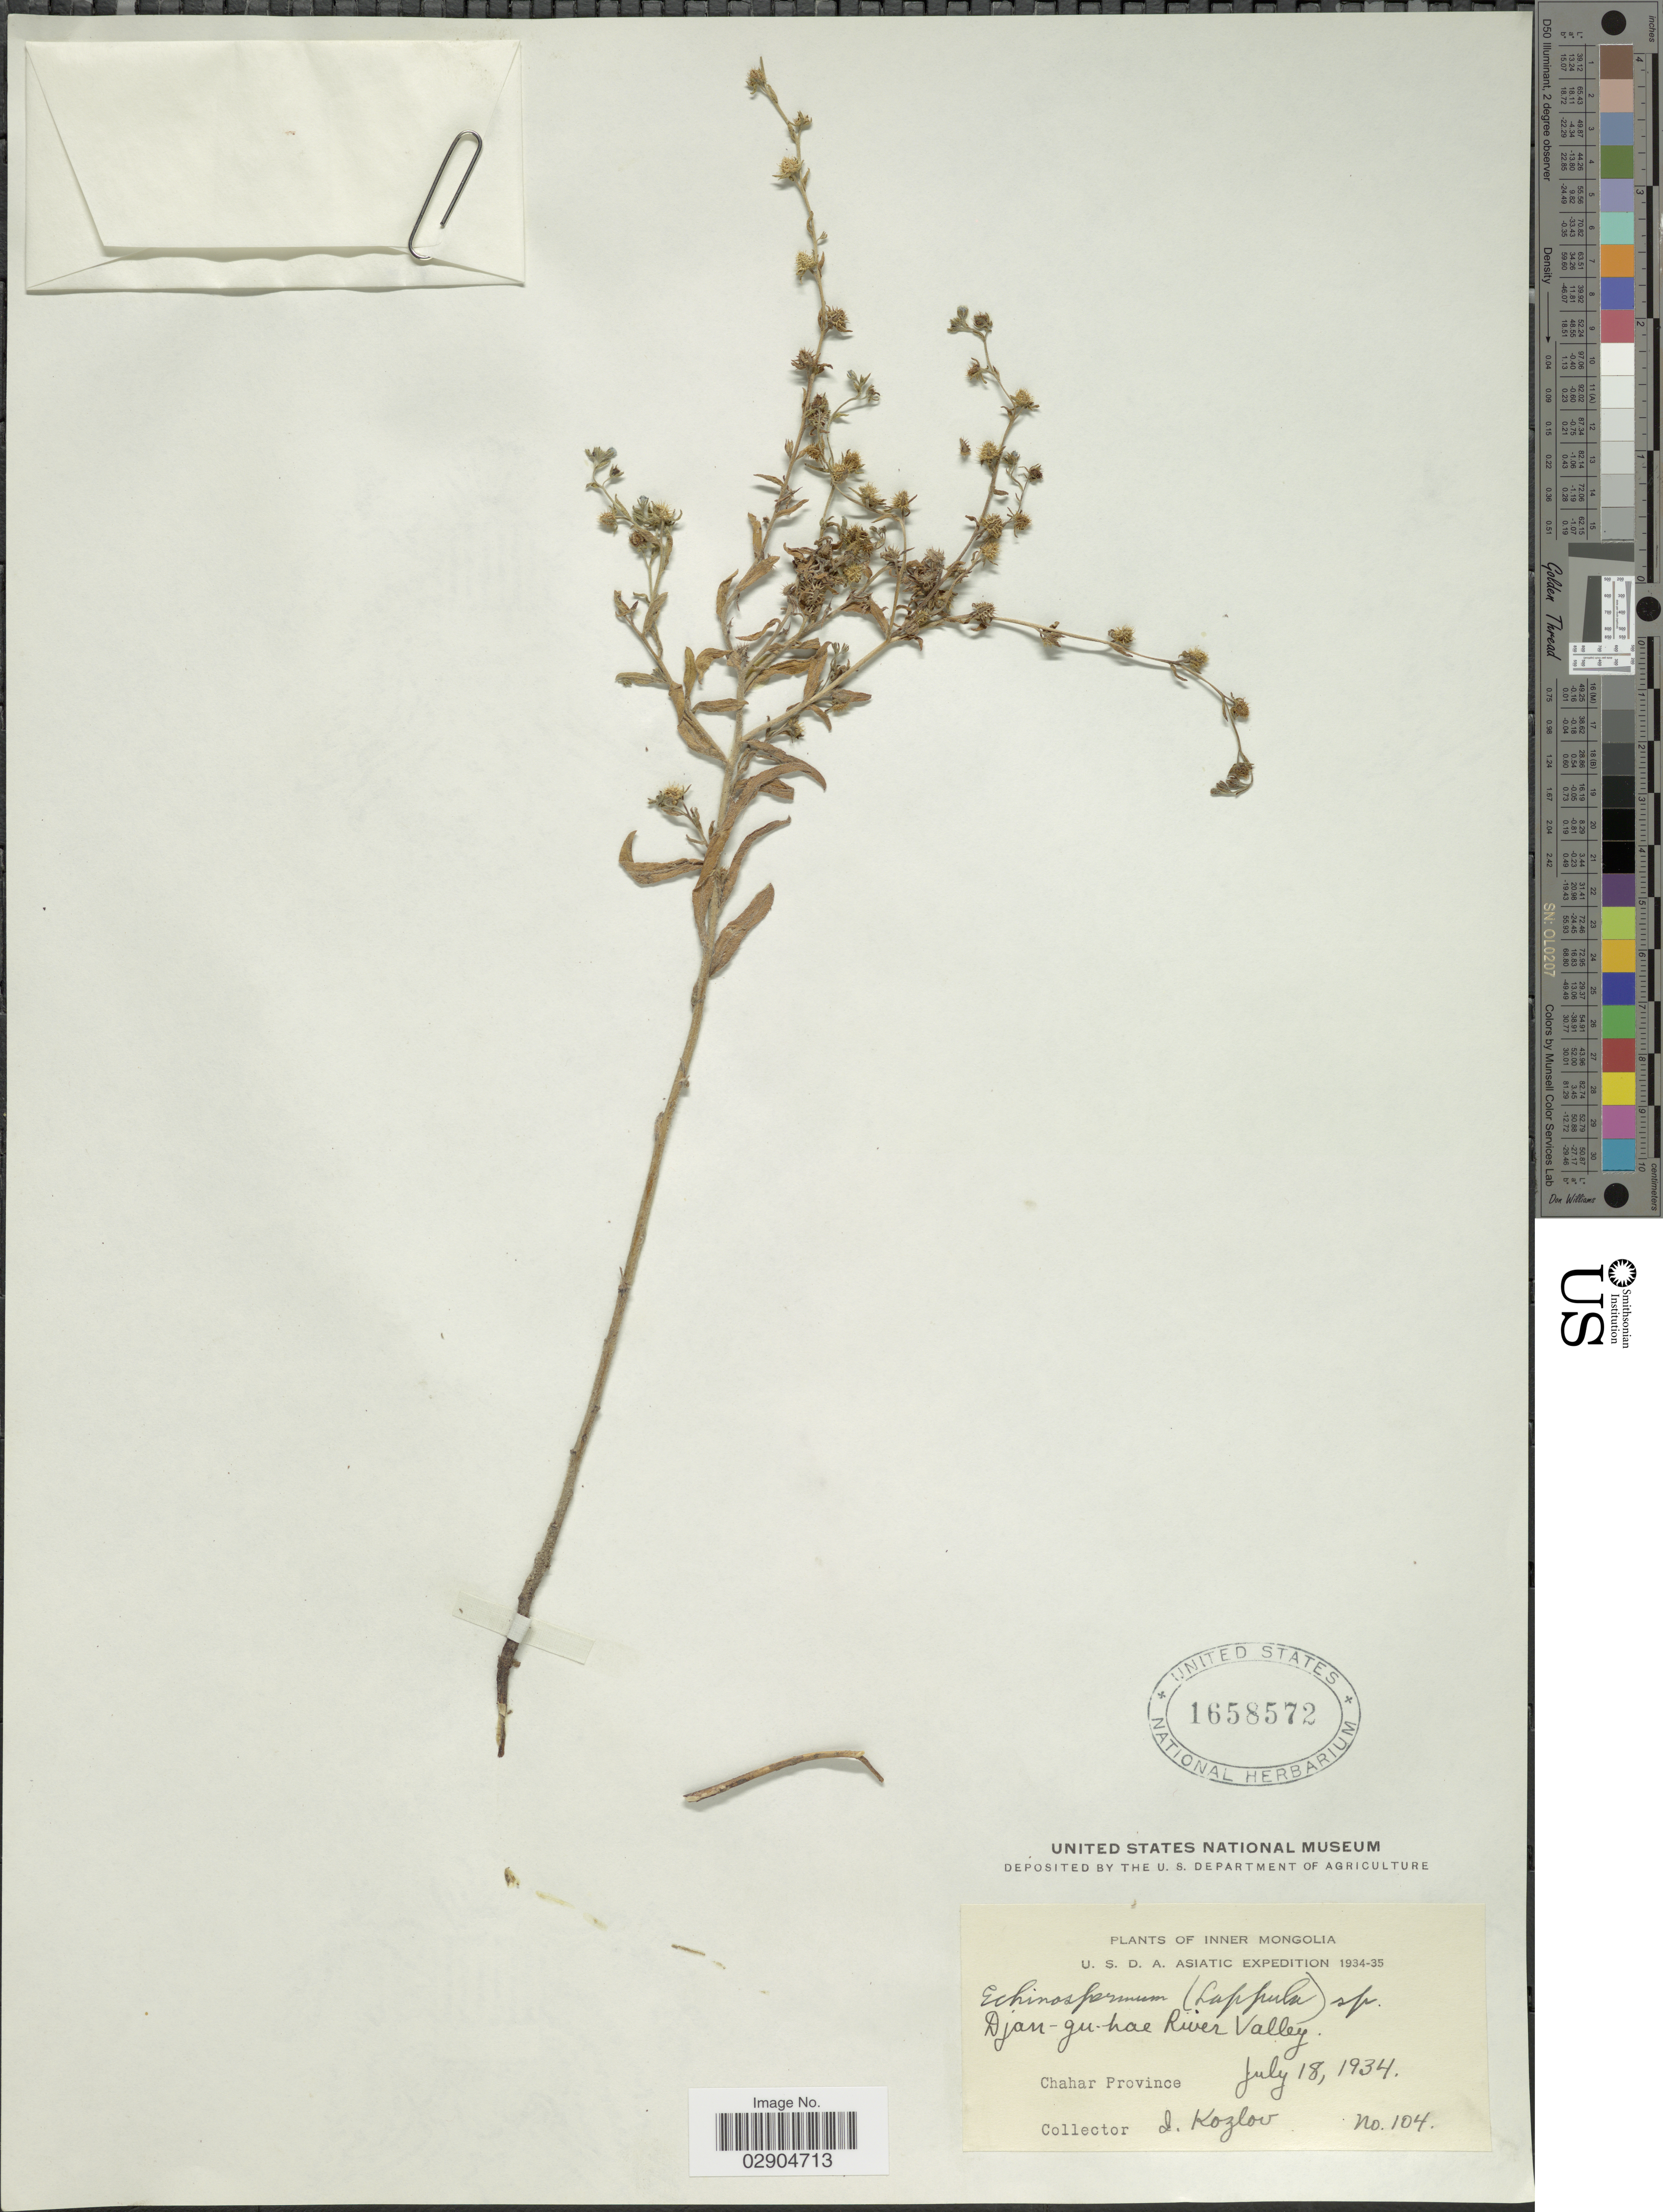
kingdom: Plantae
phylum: Tracheophyta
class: Magnoliopsida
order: Boraginales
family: Boraginaceae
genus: Lappula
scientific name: Lappula sp.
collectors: I. Kozlov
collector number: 104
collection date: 1934-07-18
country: China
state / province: Nei Monggol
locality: Inner Mongolia. U.S.D.A. Asiatic. Djan-gu-hae River Valley. Chahar Province.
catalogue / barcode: US 1658572